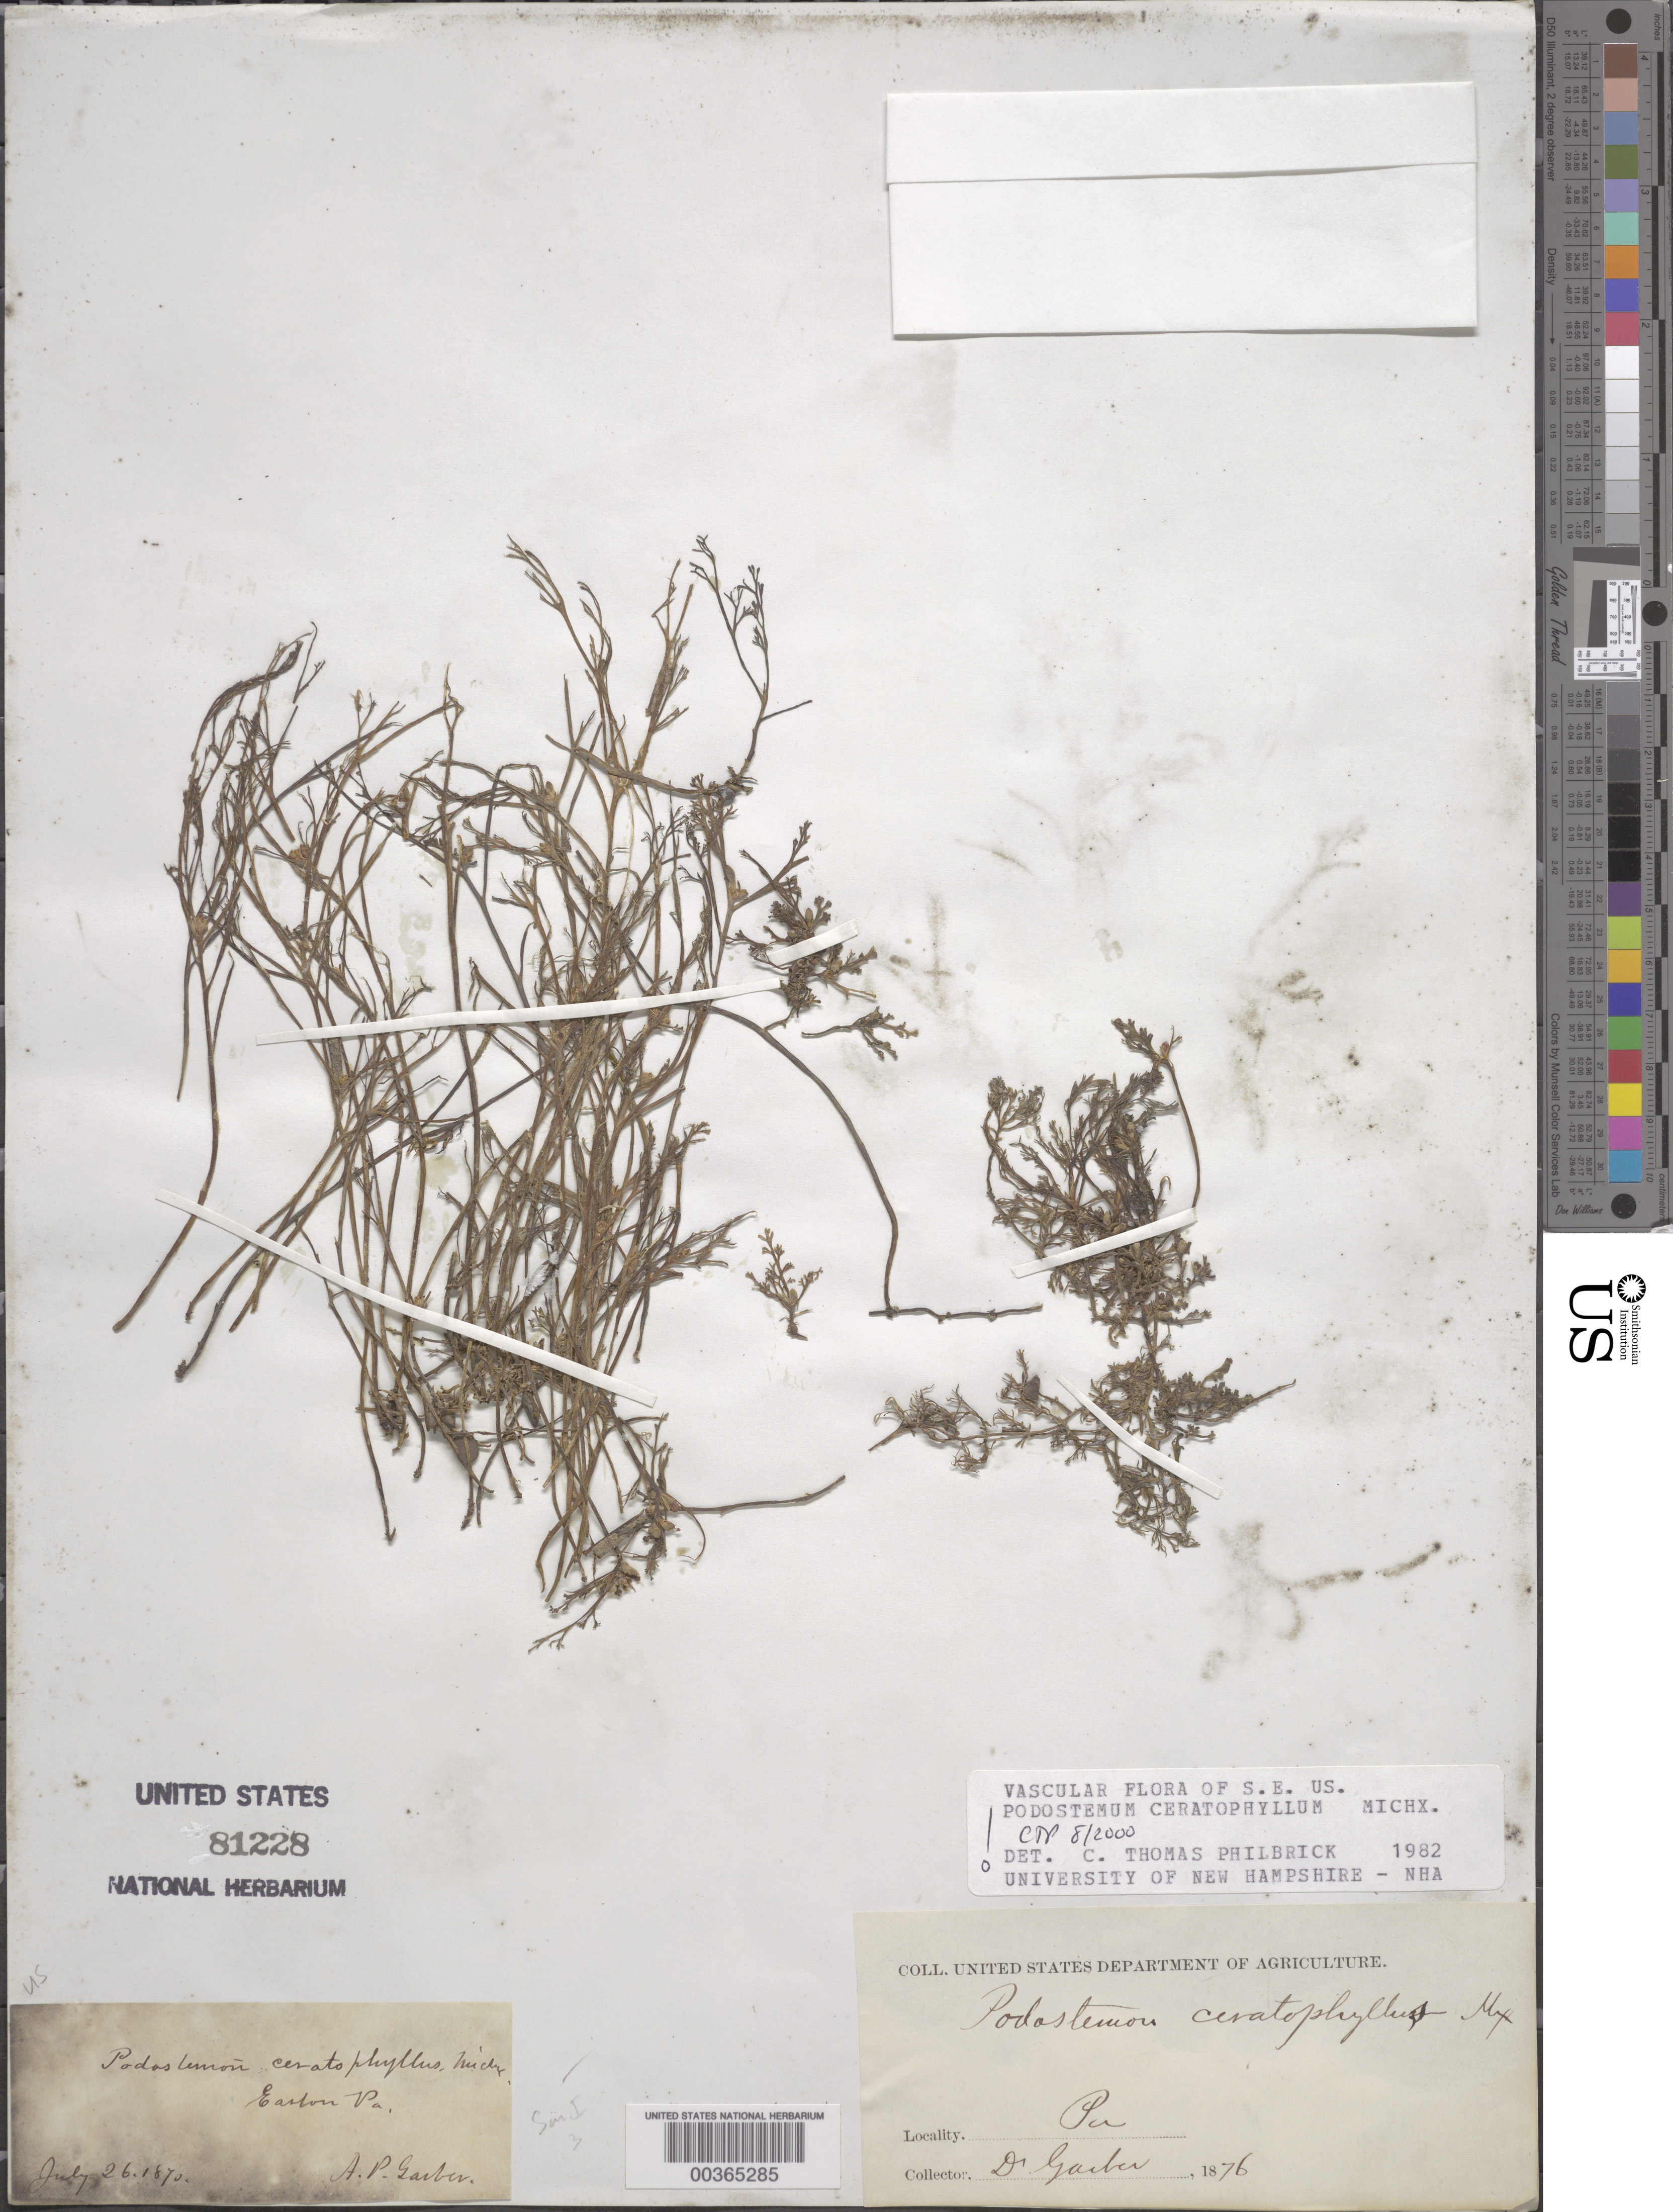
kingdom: Plantae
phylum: Tracheophyta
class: Magnoliopsida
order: Malpighiales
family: Podostemaceae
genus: Podostemum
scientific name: Podostemum ceratophylllum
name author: Michx.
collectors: A. P. Garber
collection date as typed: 26 Jul 1876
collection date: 1876-07-26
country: United States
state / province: Pennsylvania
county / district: Northampton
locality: Easton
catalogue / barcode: US 81228